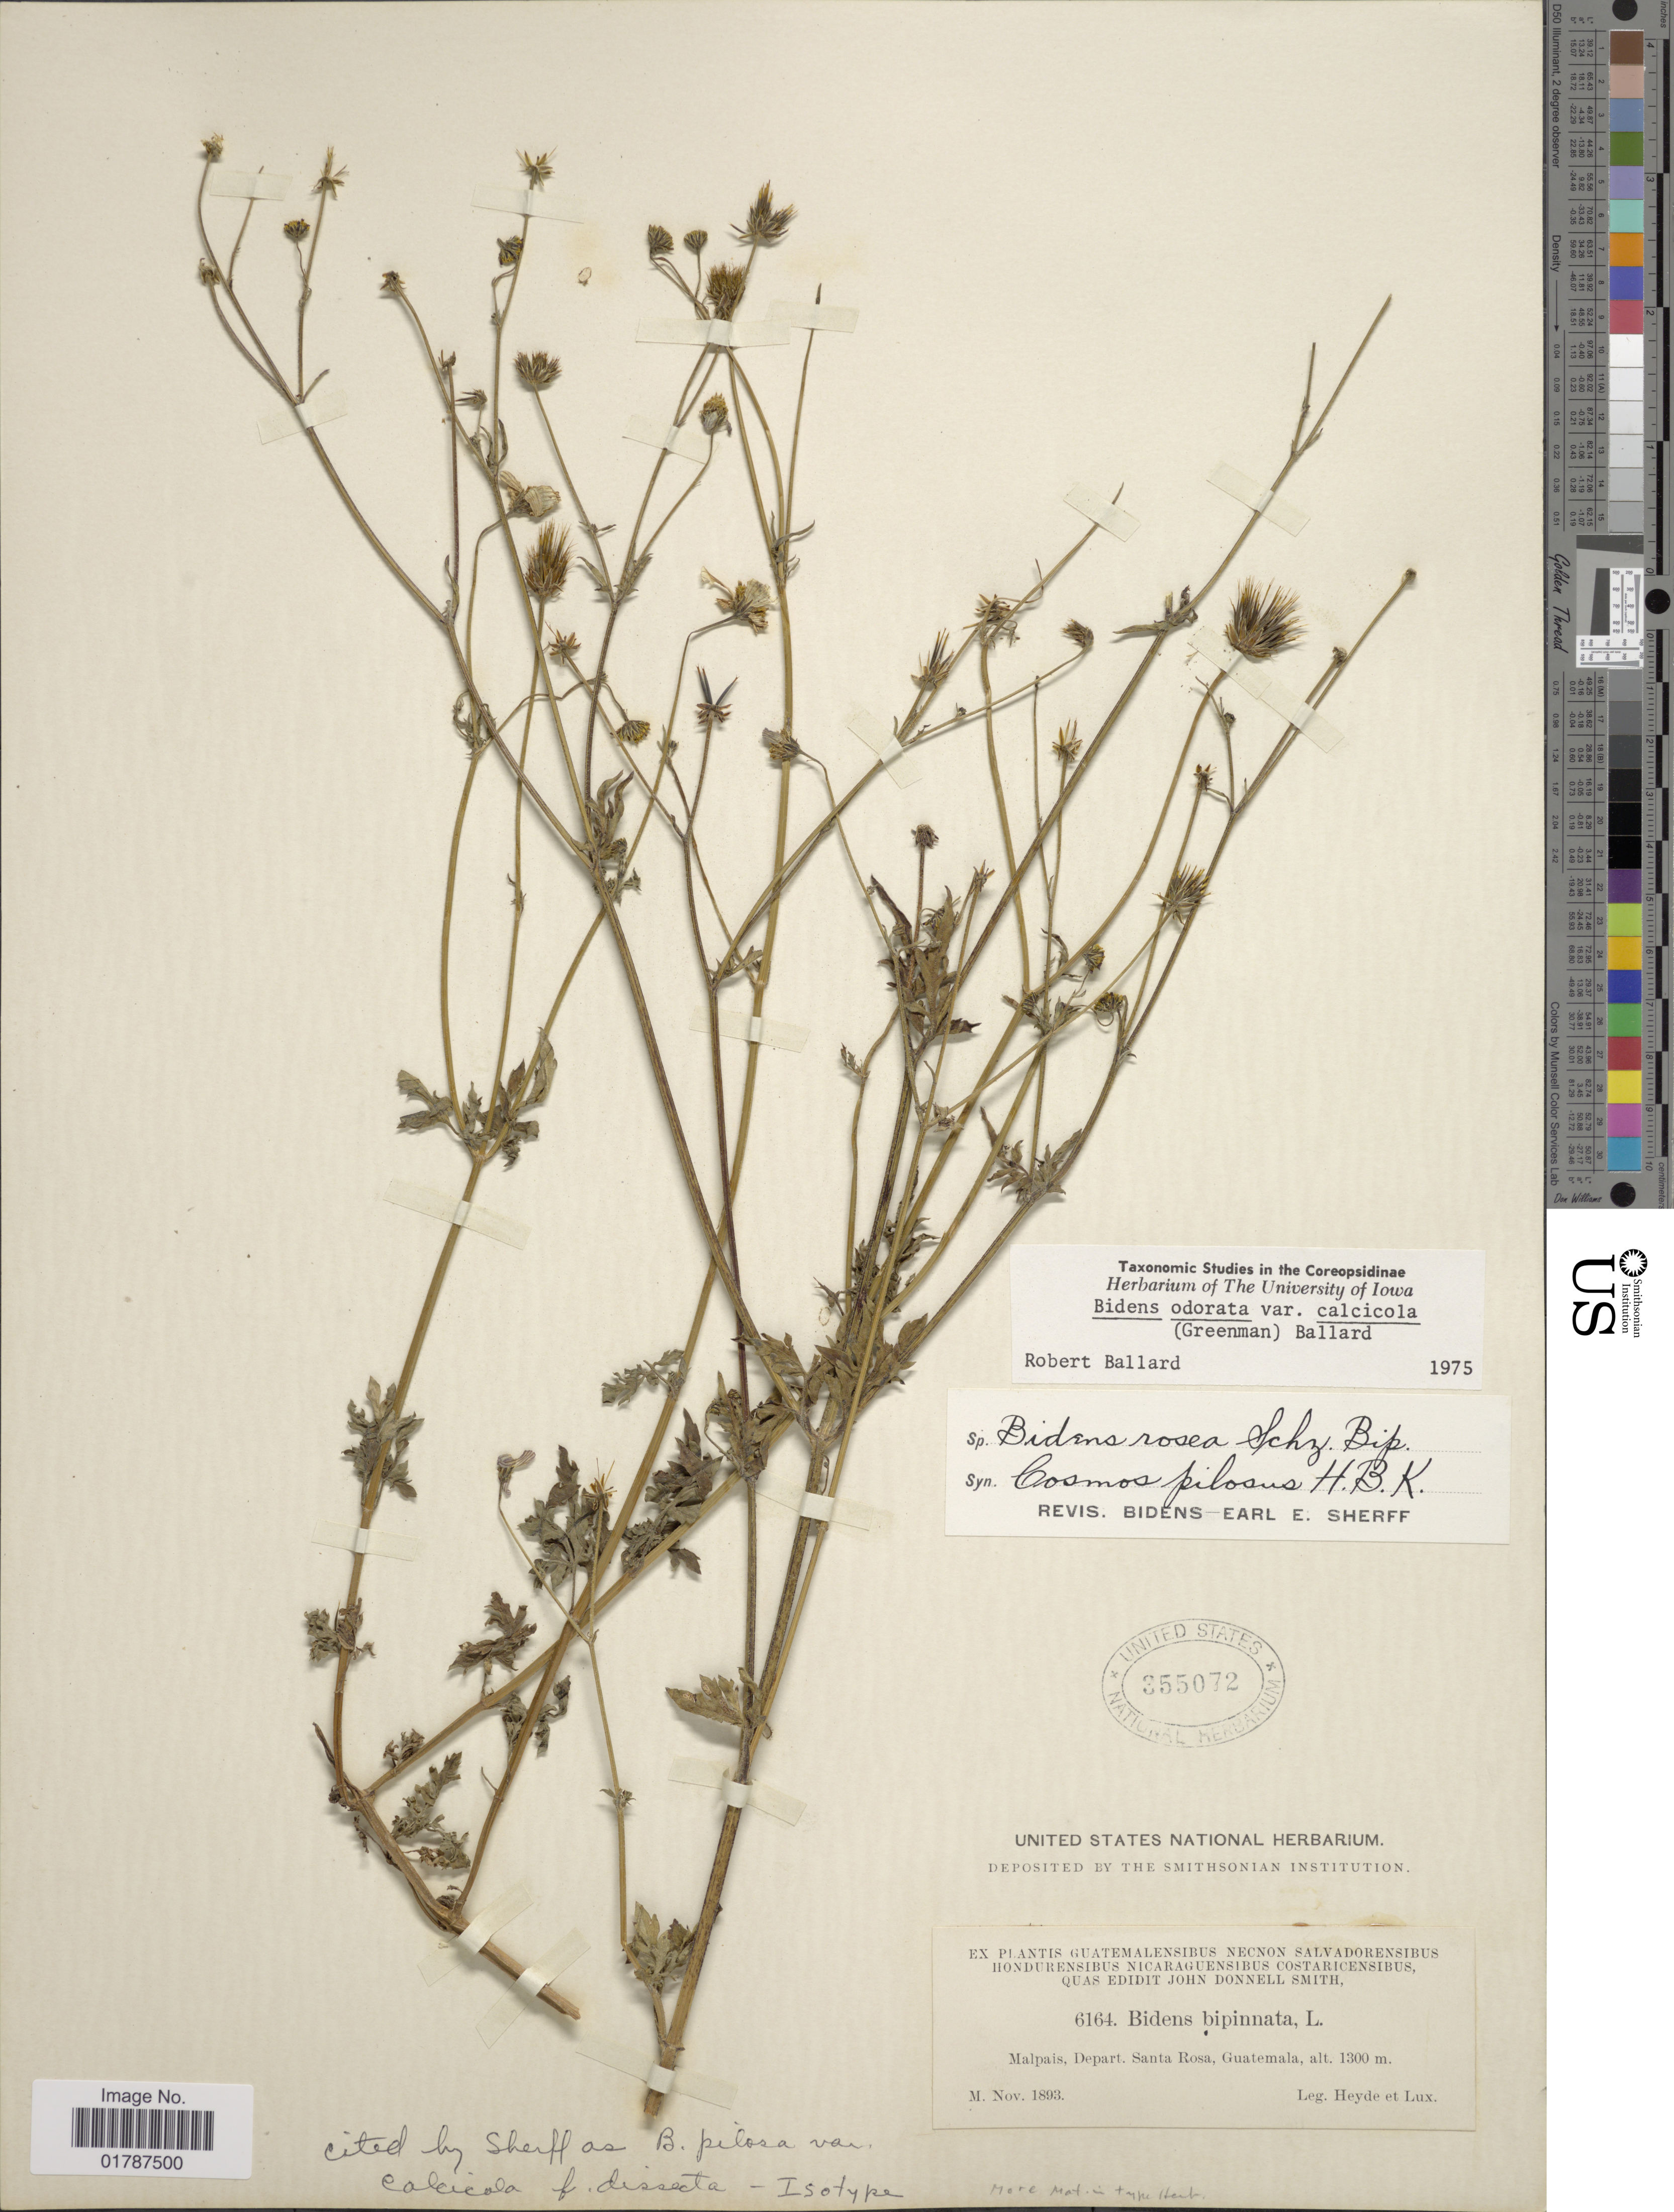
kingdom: Plantae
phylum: Tracheophyta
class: Magnoliopsida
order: Asterales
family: Asteraceae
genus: Bidens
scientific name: Bidens odorata var. calcicola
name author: (Greenm.) Ballard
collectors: Heyde & Lux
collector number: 6164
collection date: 1893-11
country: Guatemala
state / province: Santa Rosa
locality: Malpais, Depart. Santa Rosa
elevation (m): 1300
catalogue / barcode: US 355072